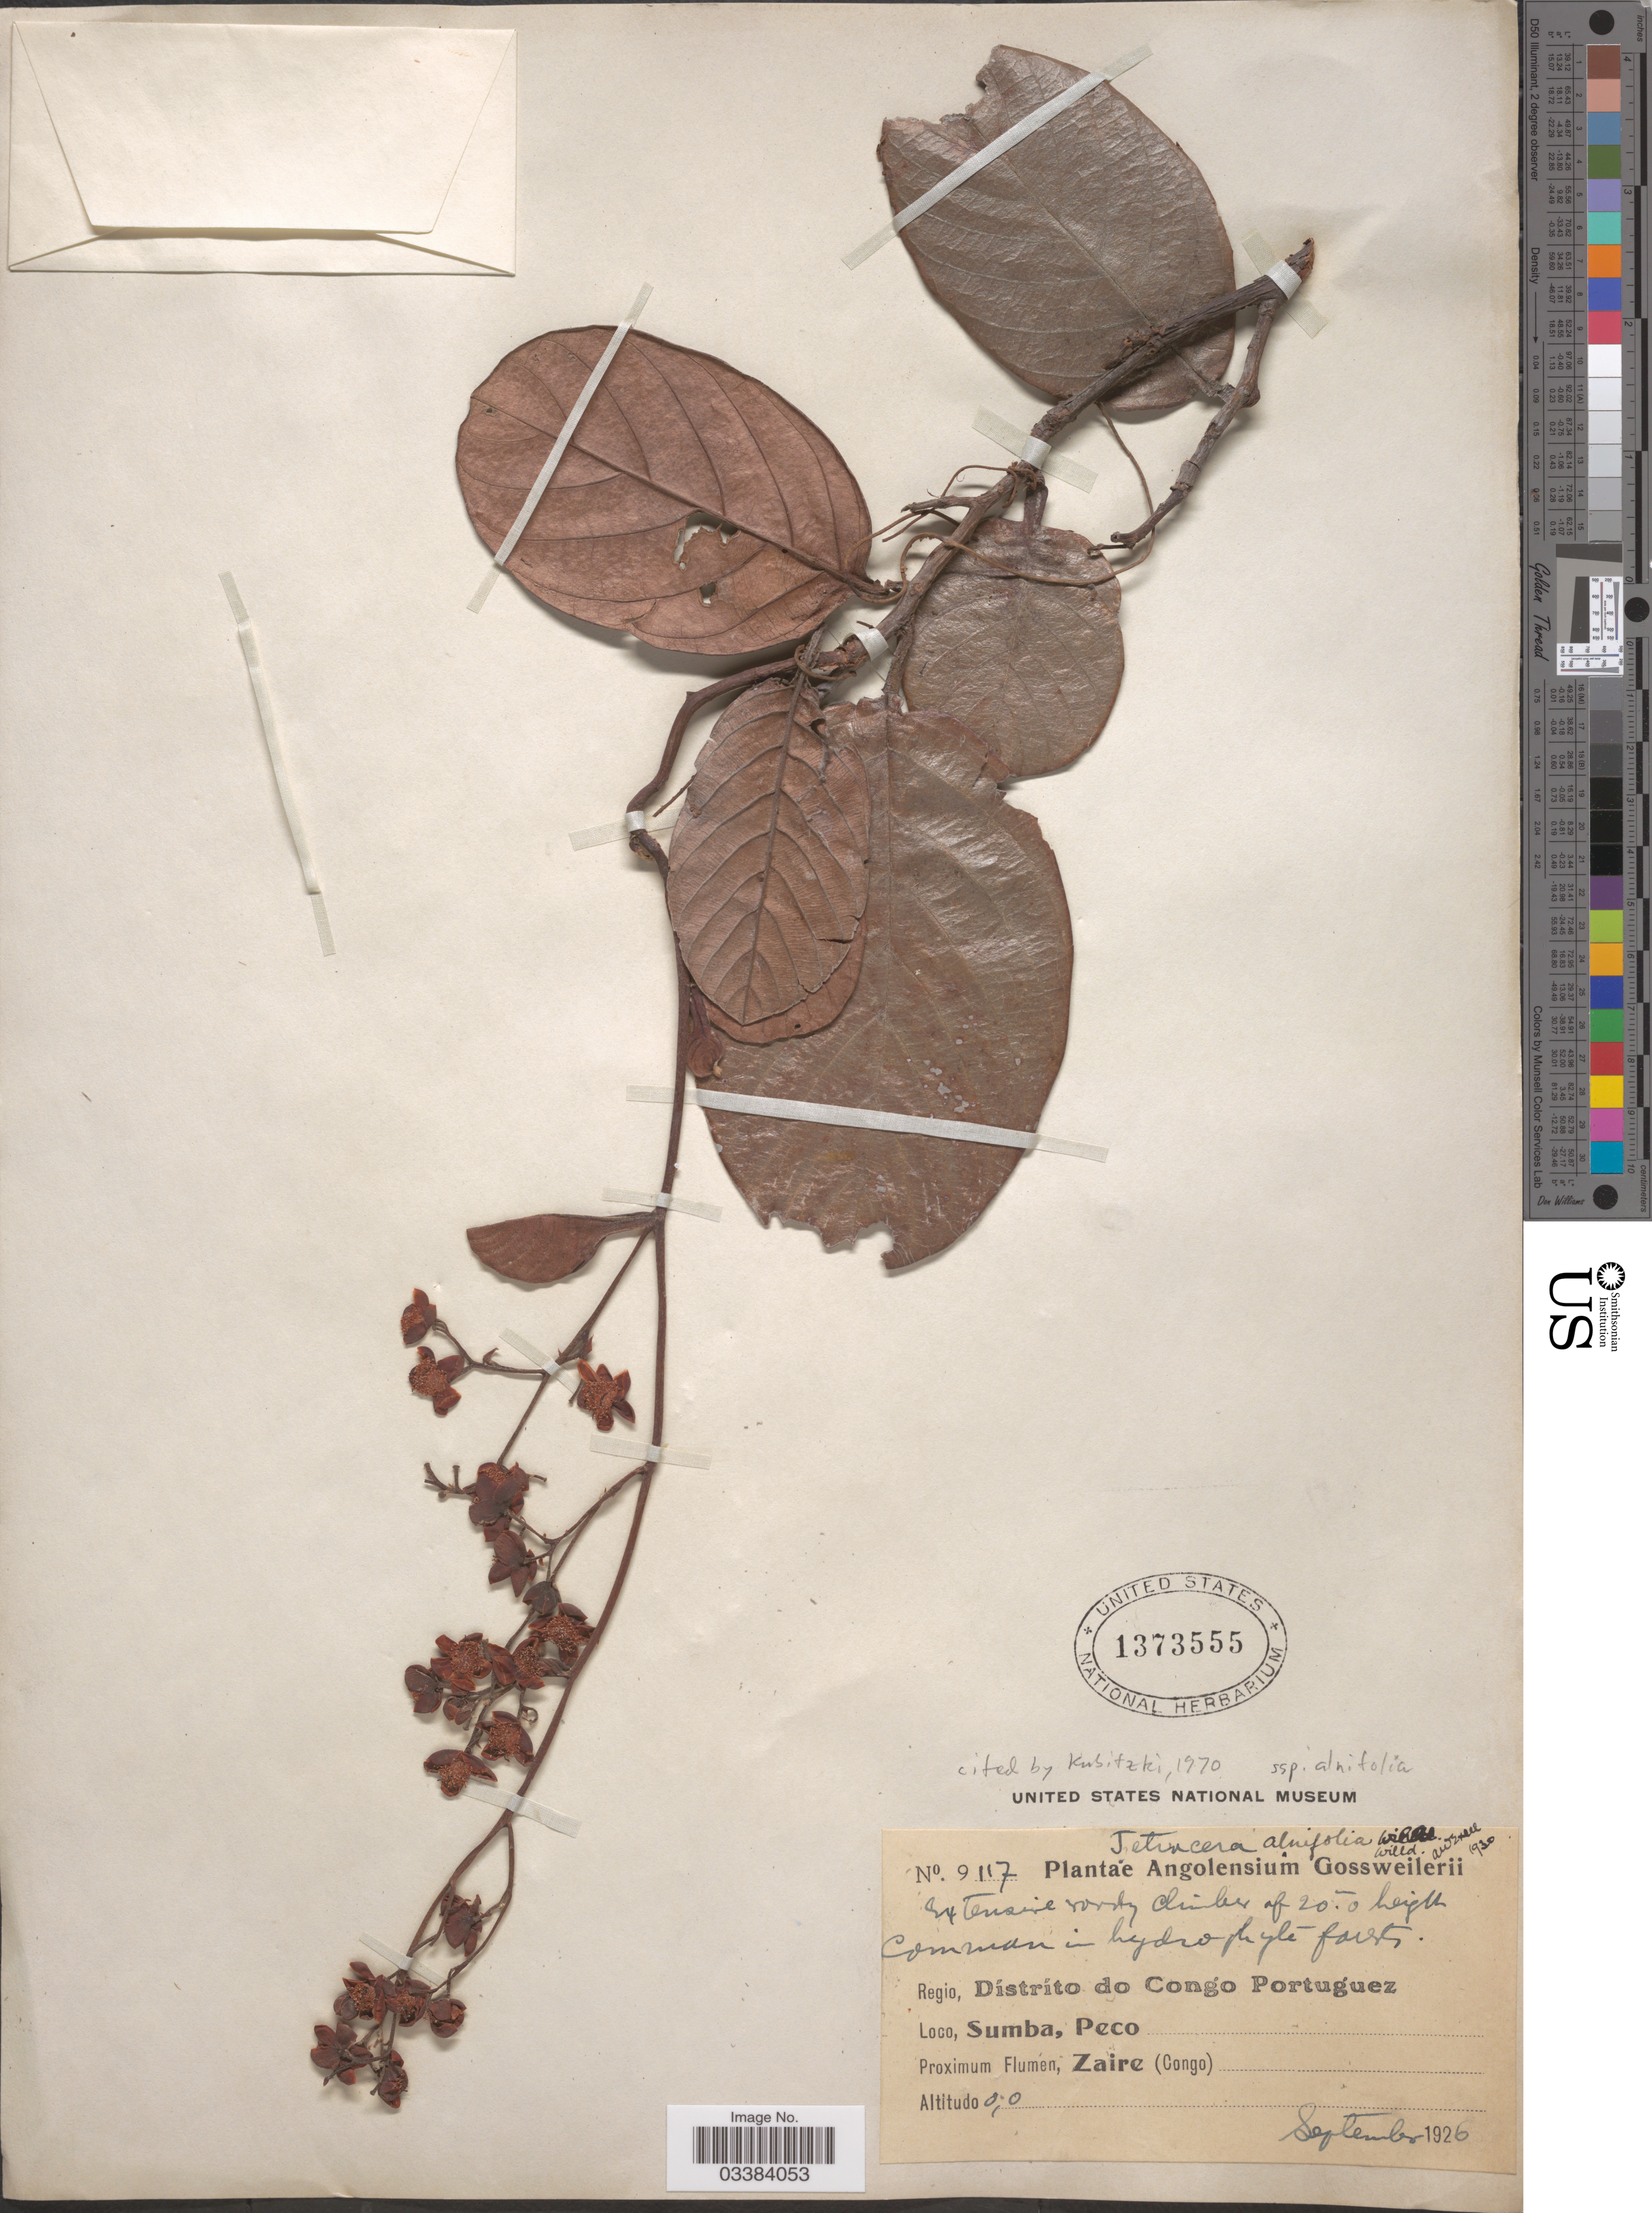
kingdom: Plantae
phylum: Tracheophyta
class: Magnoliopsida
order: Dilleniales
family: Dilleniaceae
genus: Tetracera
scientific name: Tetracera alnifolia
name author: Willd.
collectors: -. Gossweiler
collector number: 9117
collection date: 1926-09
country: Angola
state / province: Zaire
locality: Regio, Dístrito do Congo Portuguez. Sumba, Peco. Proximum Flumen, Zaire (Congo).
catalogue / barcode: US 1373555